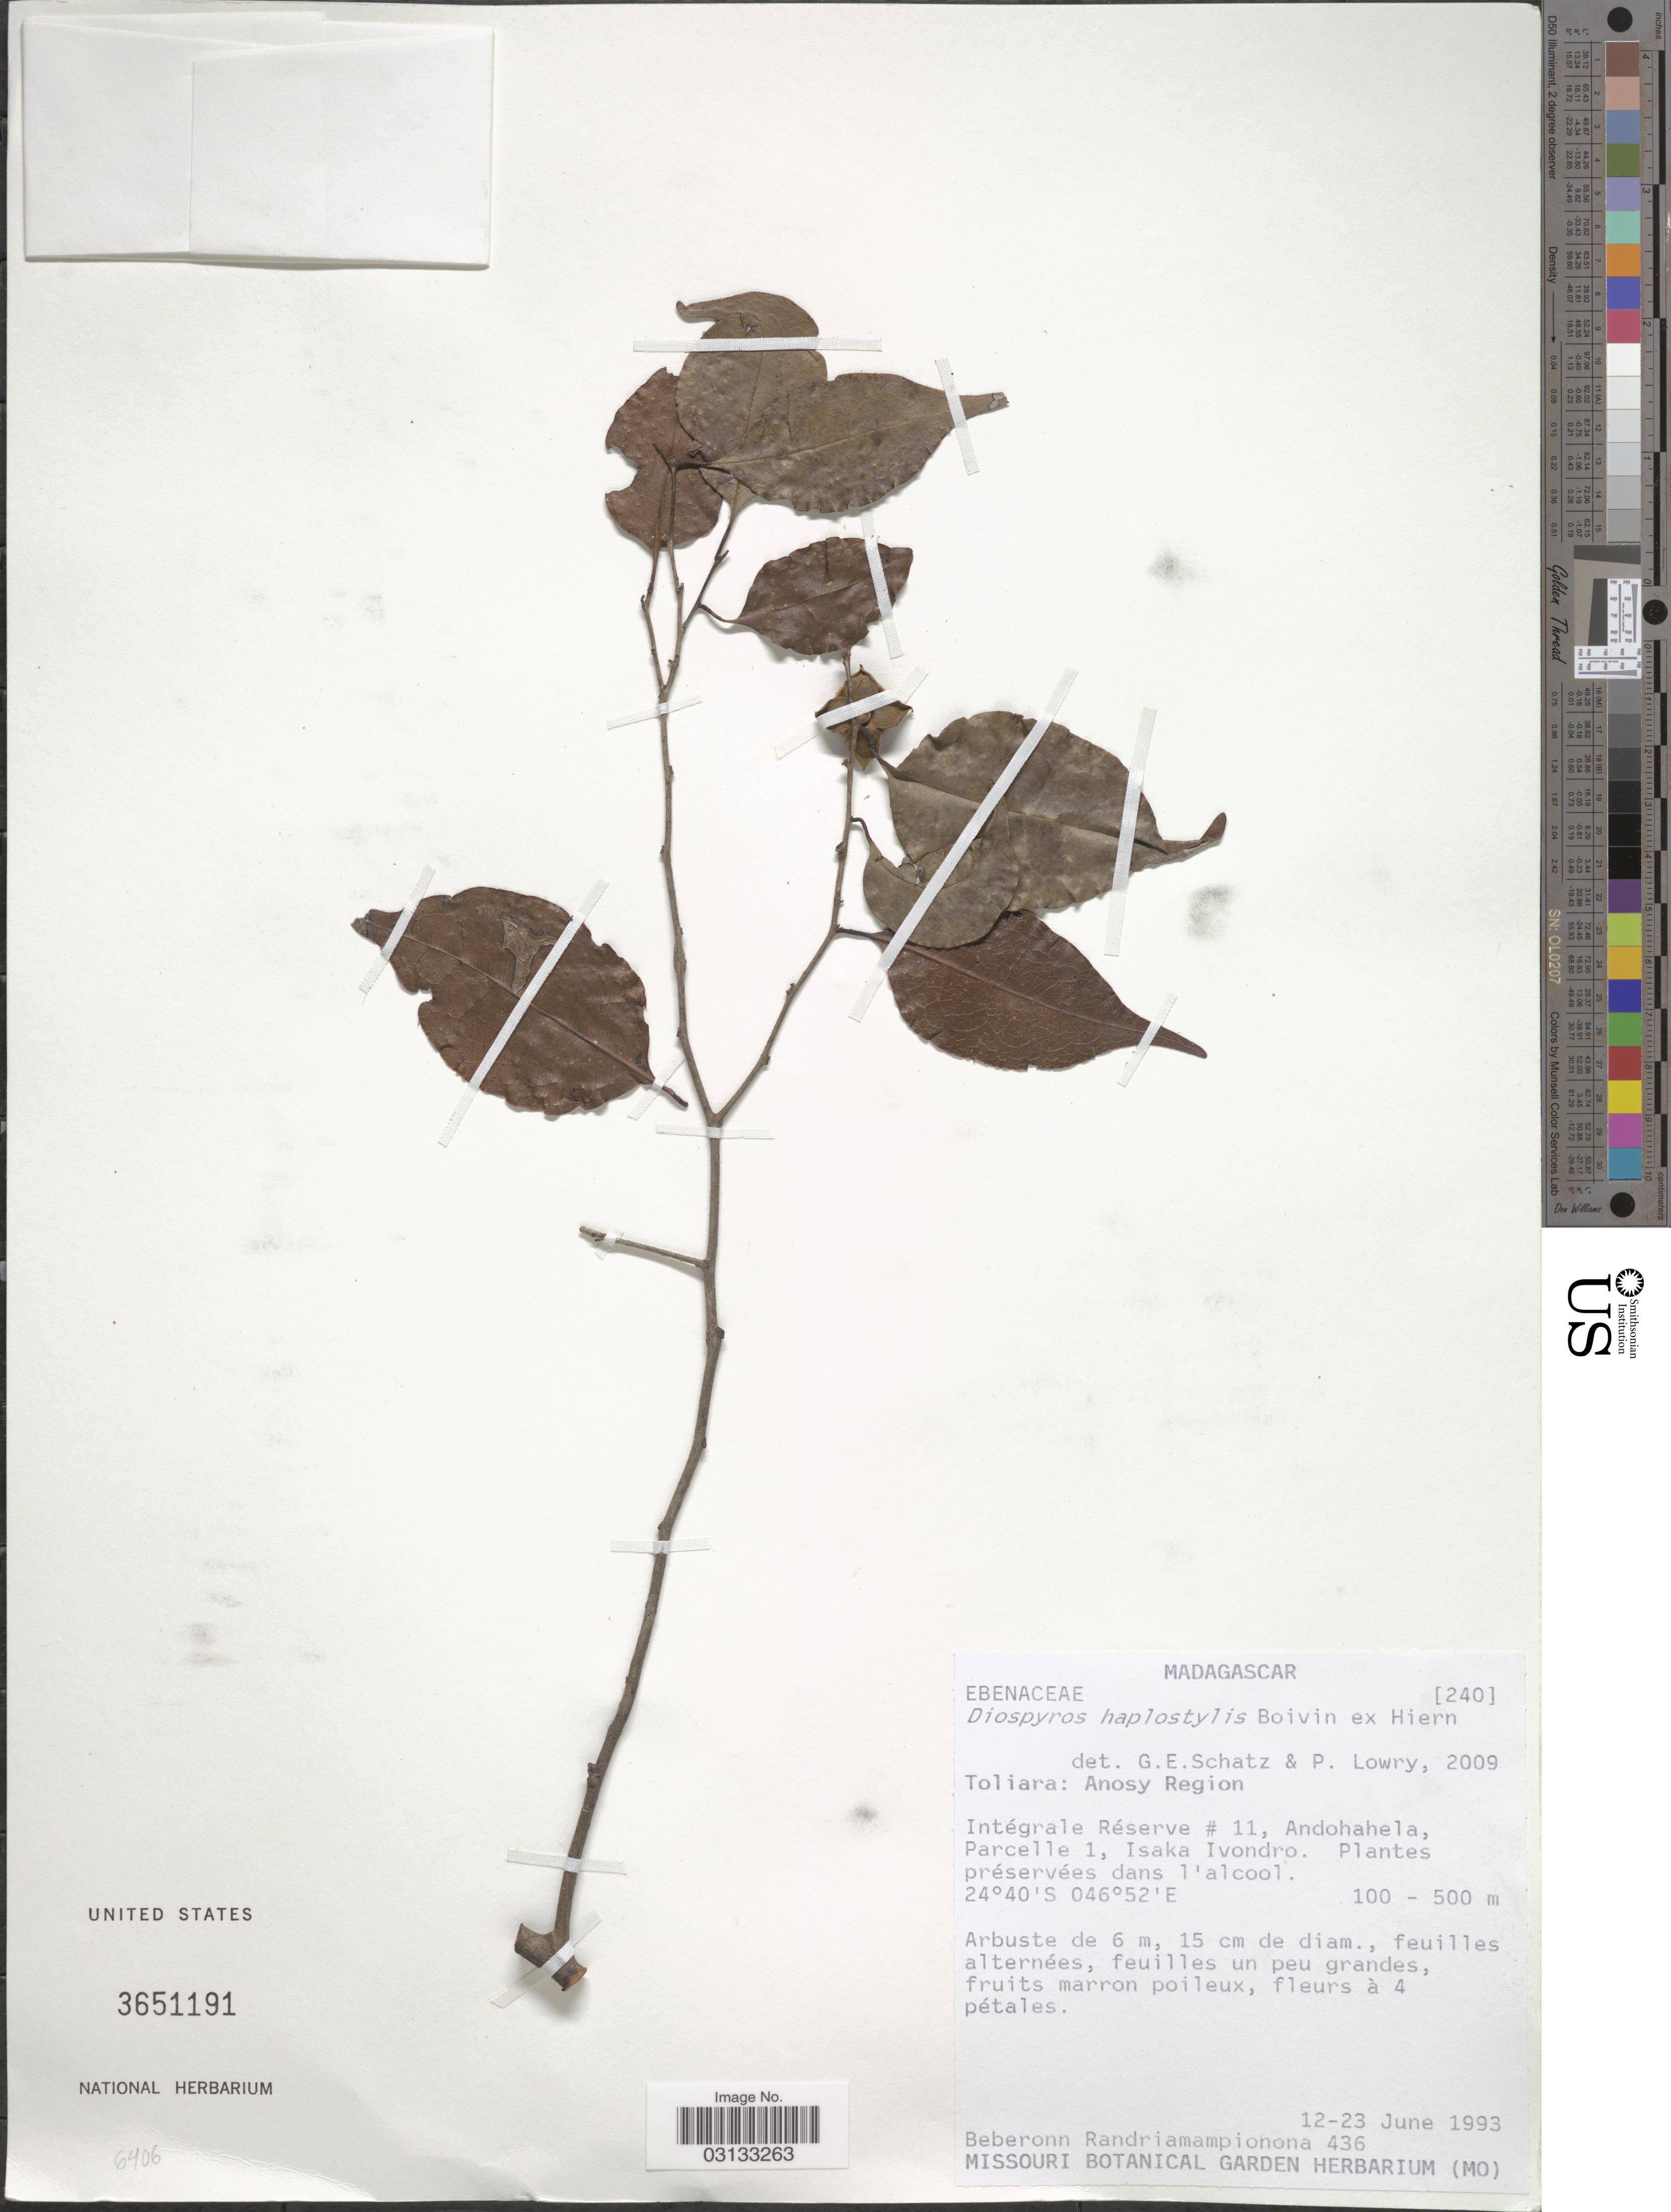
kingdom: Plantae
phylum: Tracheophyta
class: Magnoliopsida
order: Ericales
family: Ebenaceae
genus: Diospyros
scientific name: Diospyros haplostylis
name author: Boivin ex Hiern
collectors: B. Randriamampionona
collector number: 436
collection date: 1993-06-12/1993-06-23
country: Madagascar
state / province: Anosy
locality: Anosy Region, Intégrale Réserve #11, Andohahela, Parcelle 1, Isaka Ivondro.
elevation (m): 100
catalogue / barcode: US 3651191